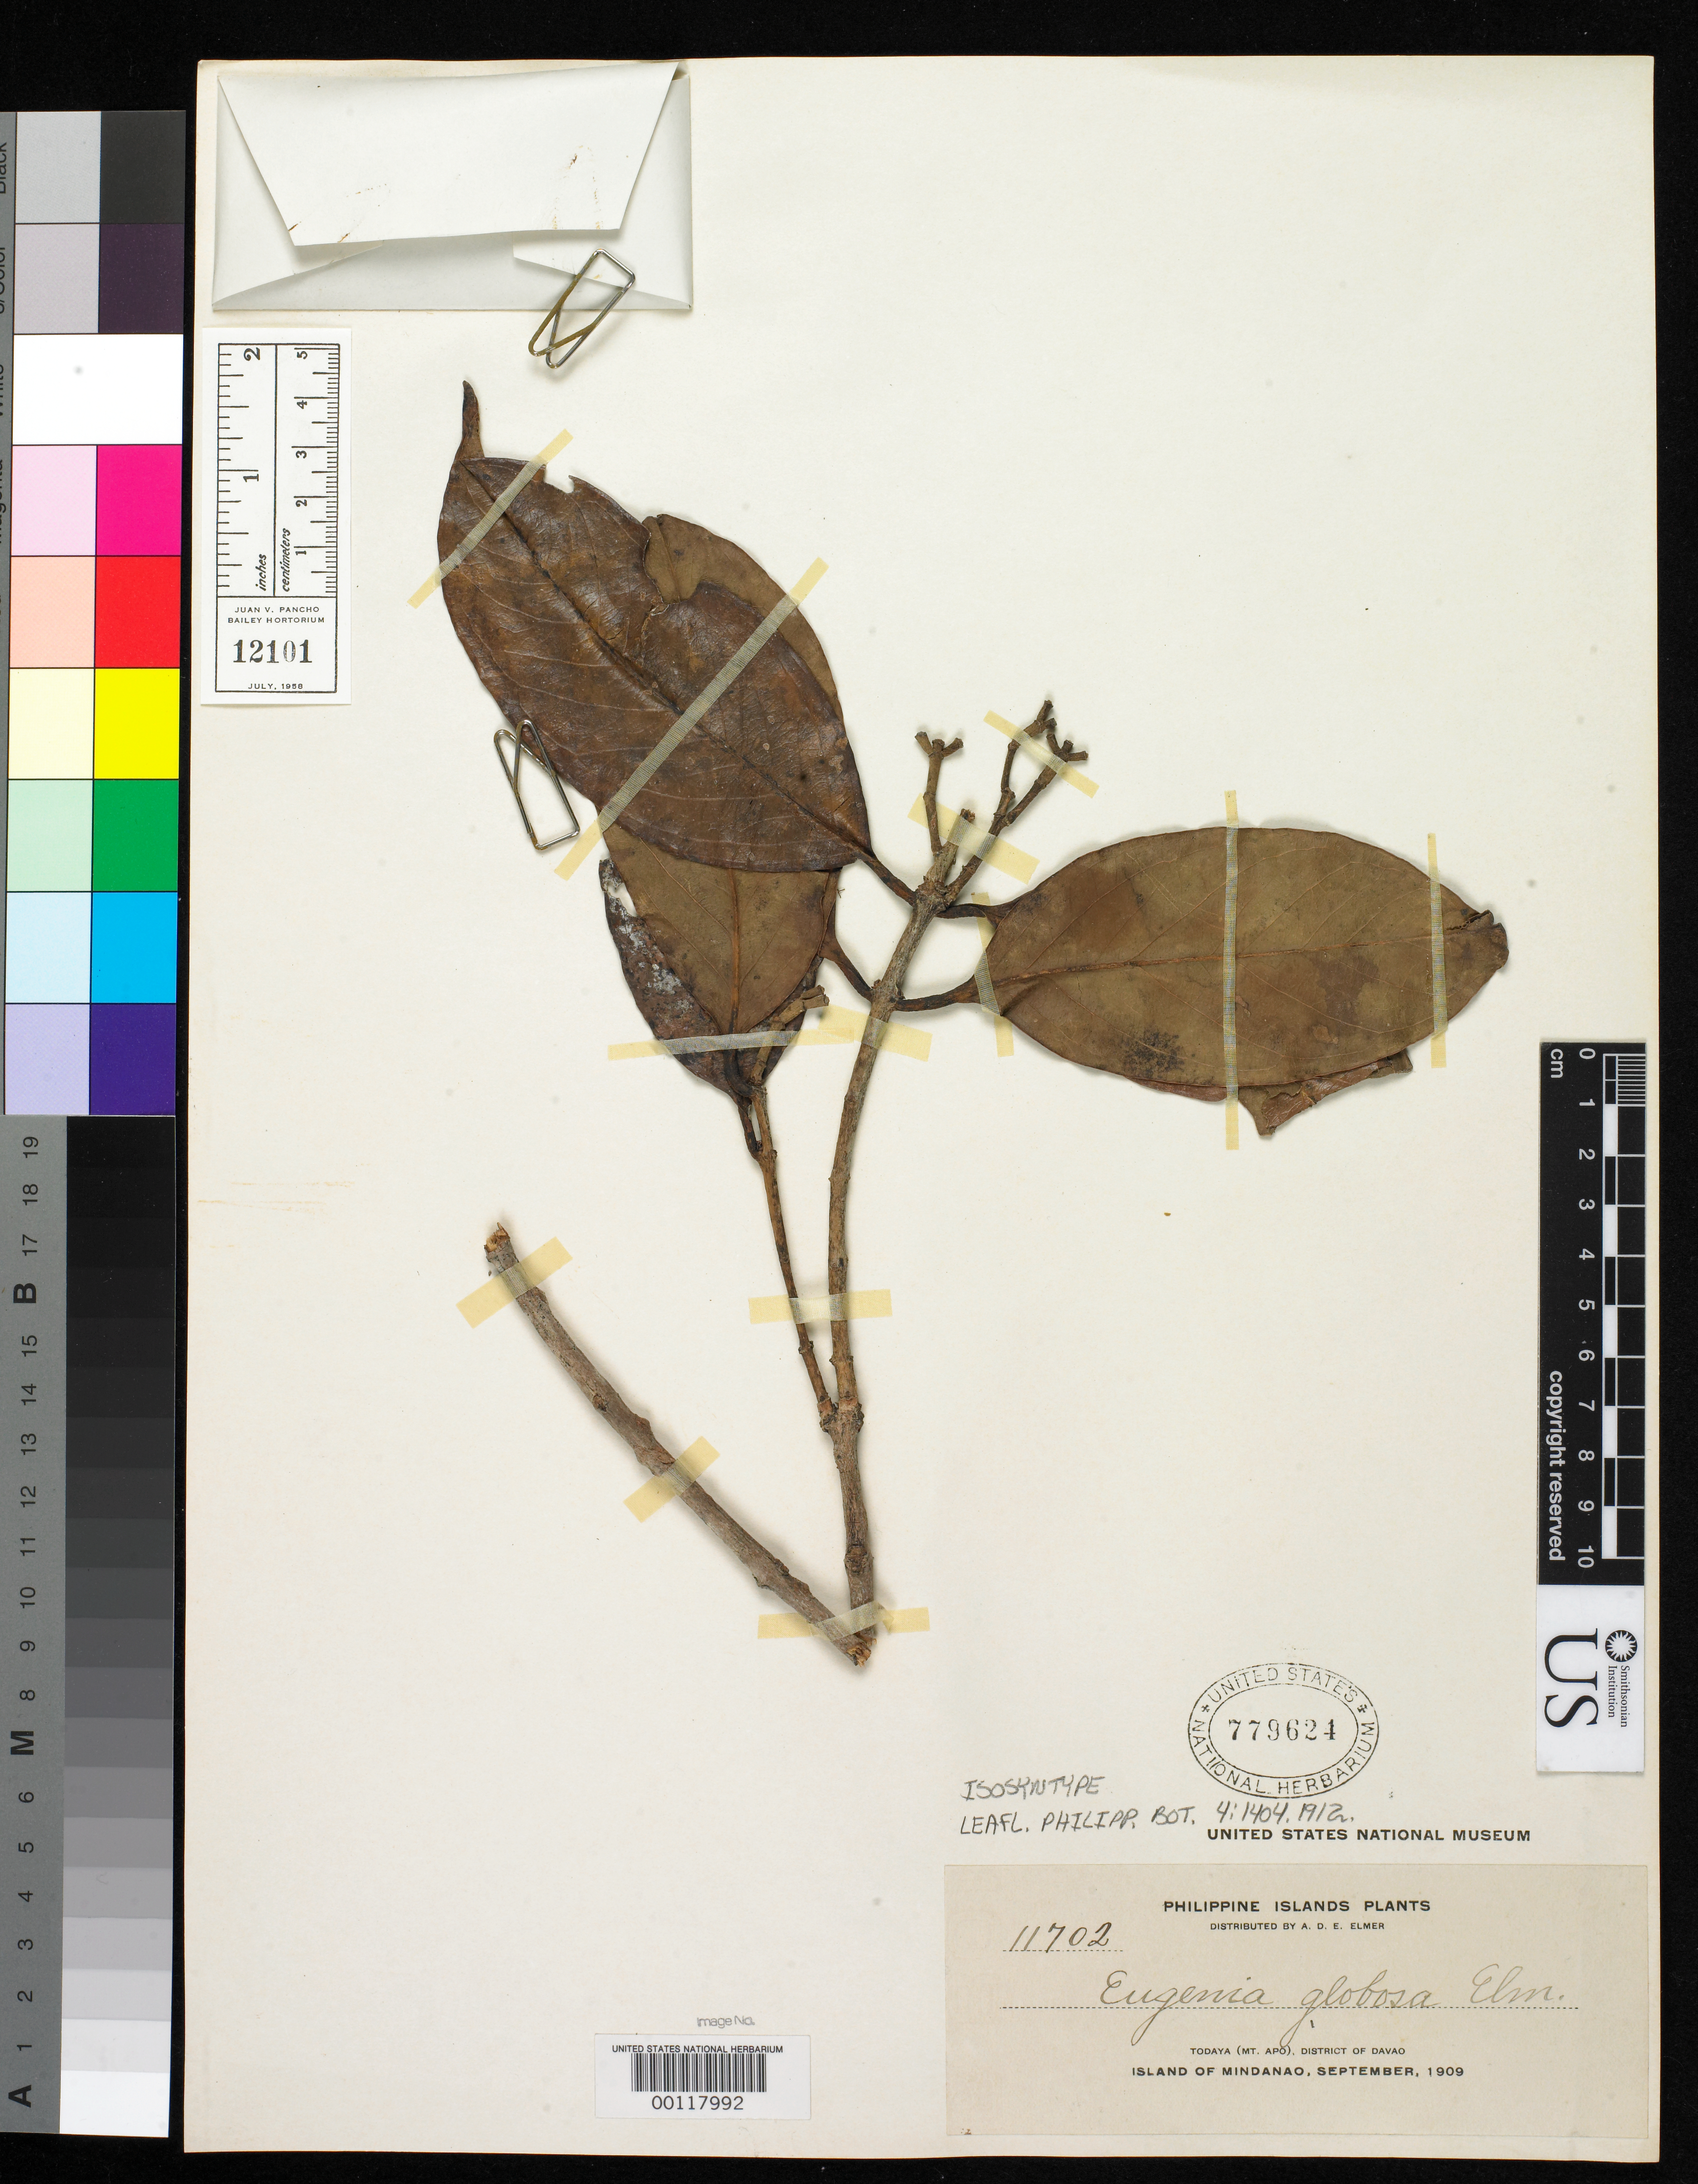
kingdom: Plantae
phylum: Tracheophyta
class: Magnoliopsida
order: Myrtales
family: Myrtaceae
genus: Eugenia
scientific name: Eugenia globosa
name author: Elmer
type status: Isosyntype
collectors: A. D. E. Elmer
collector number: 11702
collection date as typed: Sep 1909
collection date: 1909-09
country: Philippines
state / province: Davao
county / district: Davao del Sur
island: Mindanao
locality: Todaya, Mt. Apo.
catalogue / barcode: US 779624